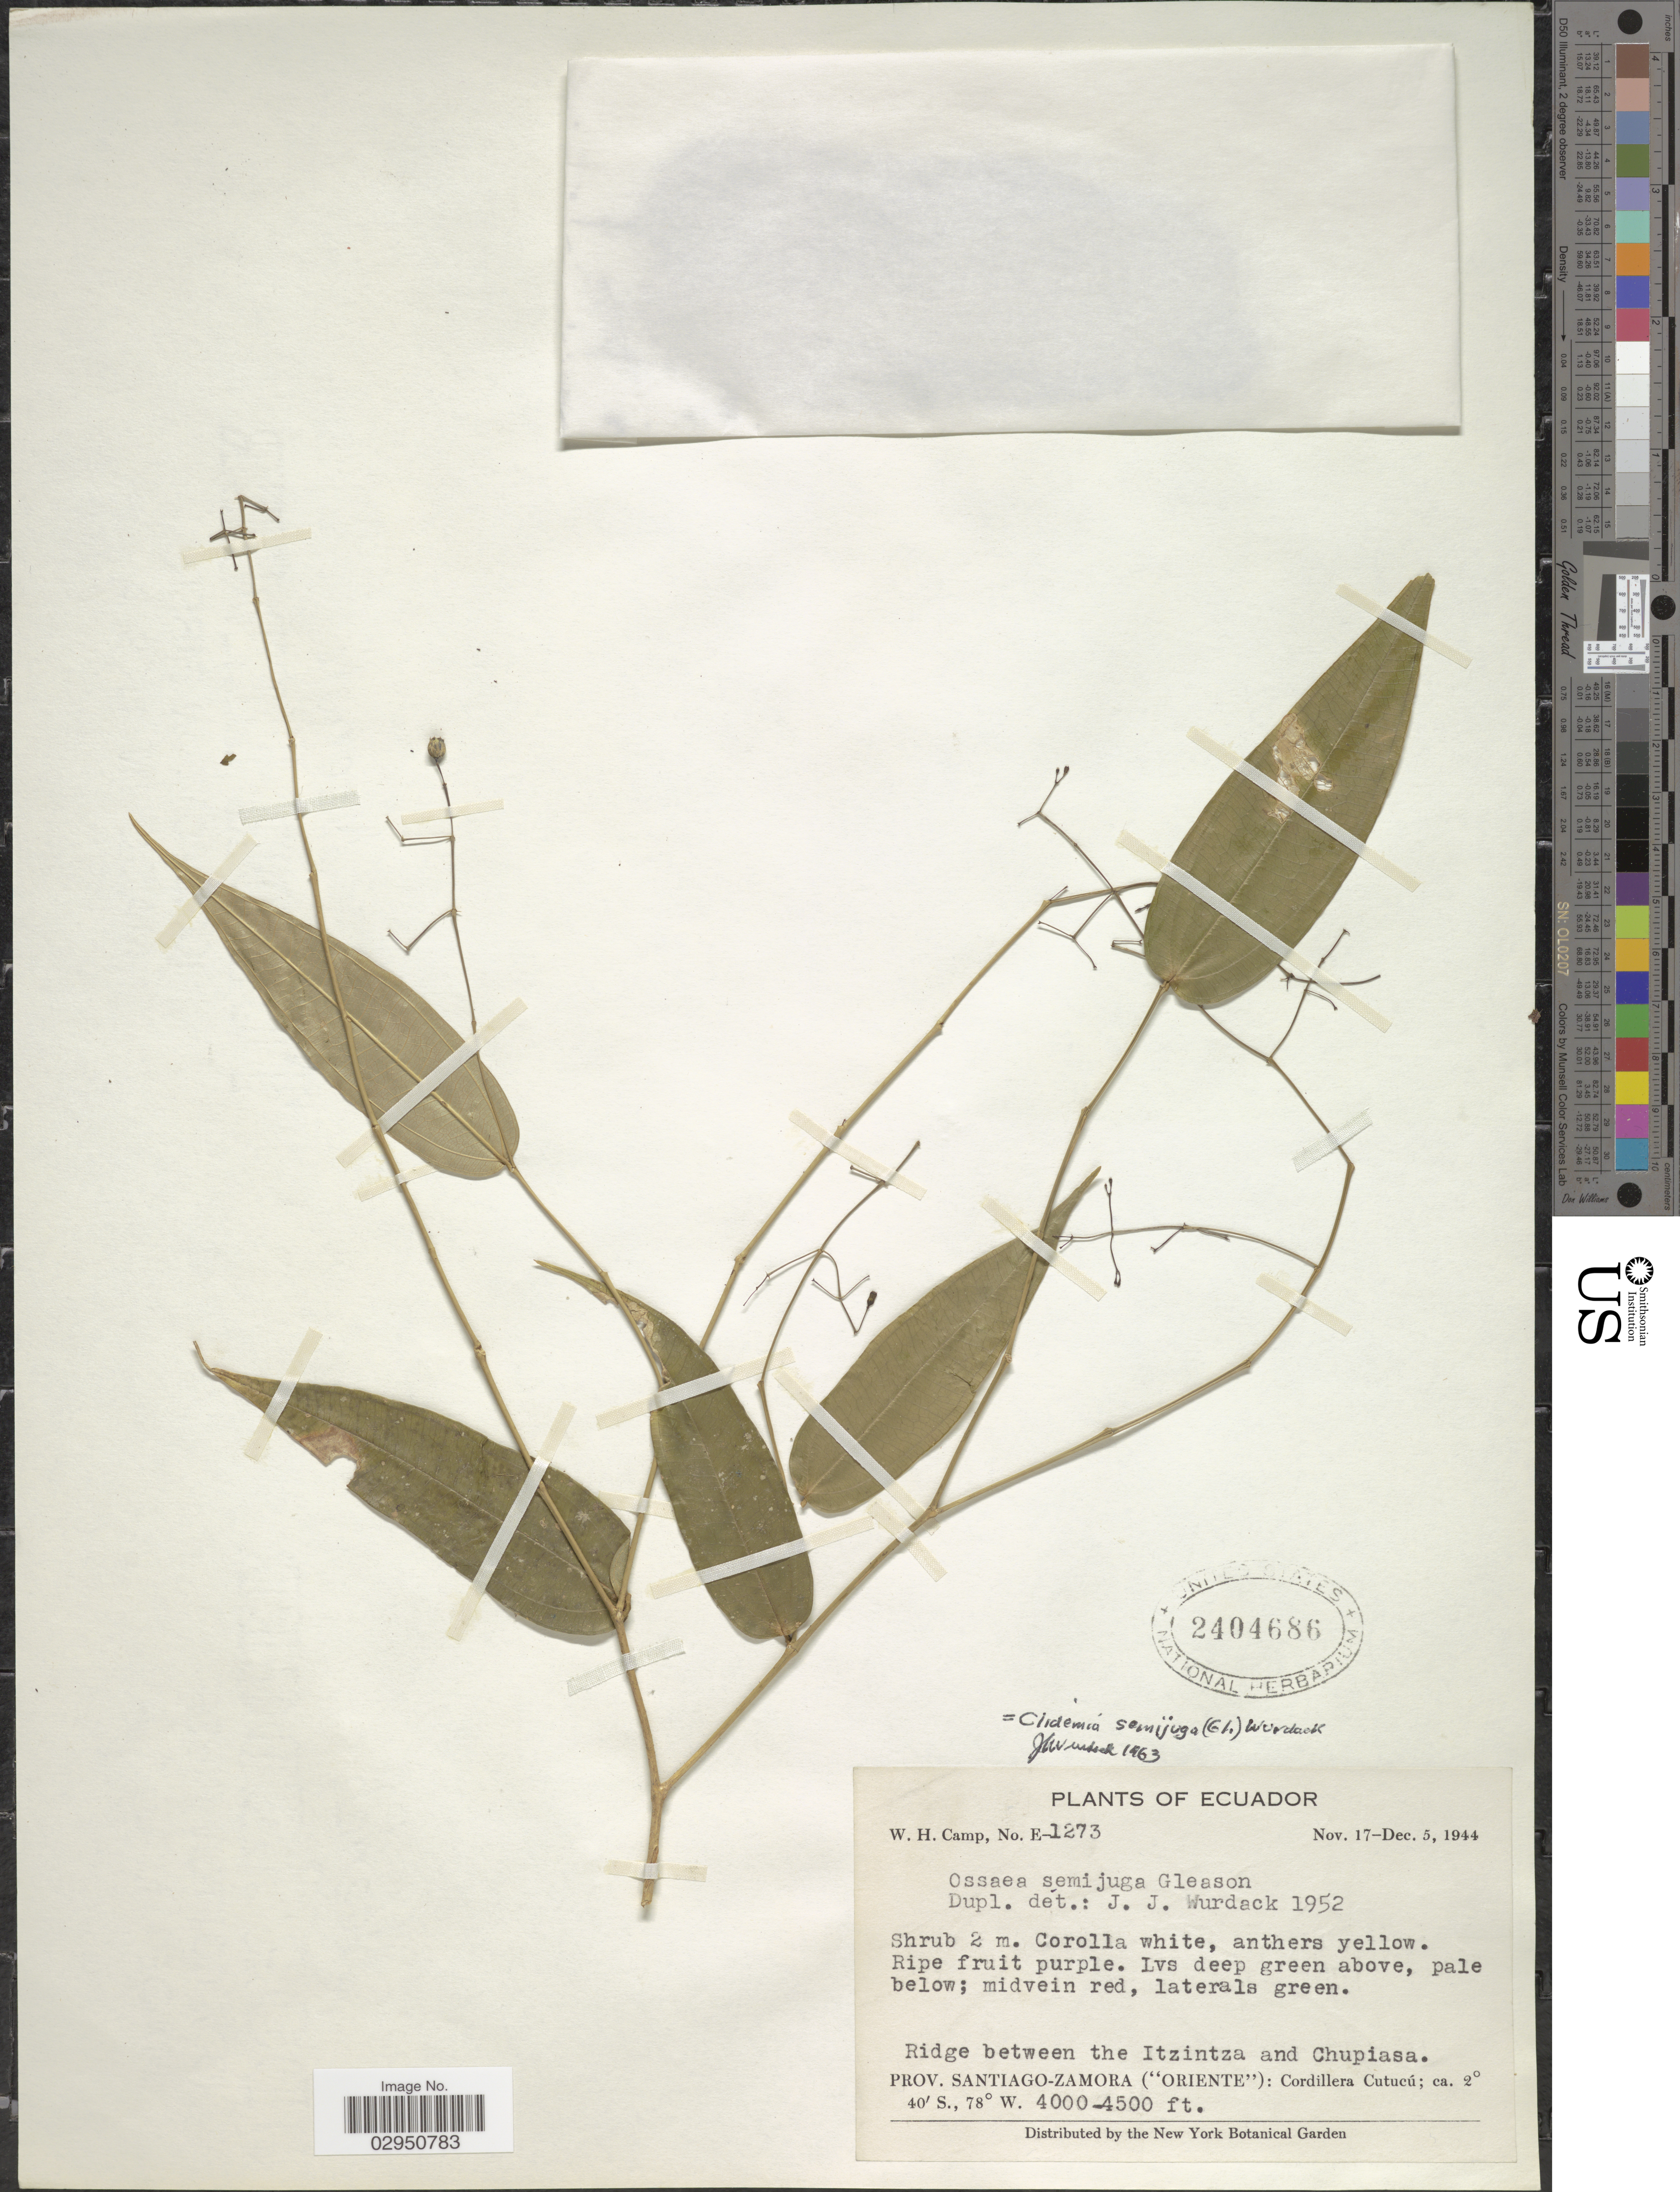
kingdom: Plantae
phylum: Tracheophyta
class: Magnoliopsida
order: Myrtales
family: Melastomataceae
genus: Clidemia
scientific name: Clidemia semijuga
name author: (Gleason) Wurdack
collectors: W. H. Camp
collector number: E-1273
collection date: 1944-11-17/1944-12-05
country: Ecuador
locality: Ridge between the Itzintza and Chupiasa. Prov. Santiago-Zamora ("Oriente"): Cordillera Cutucú.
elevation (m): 1219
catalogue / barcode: US 2404686